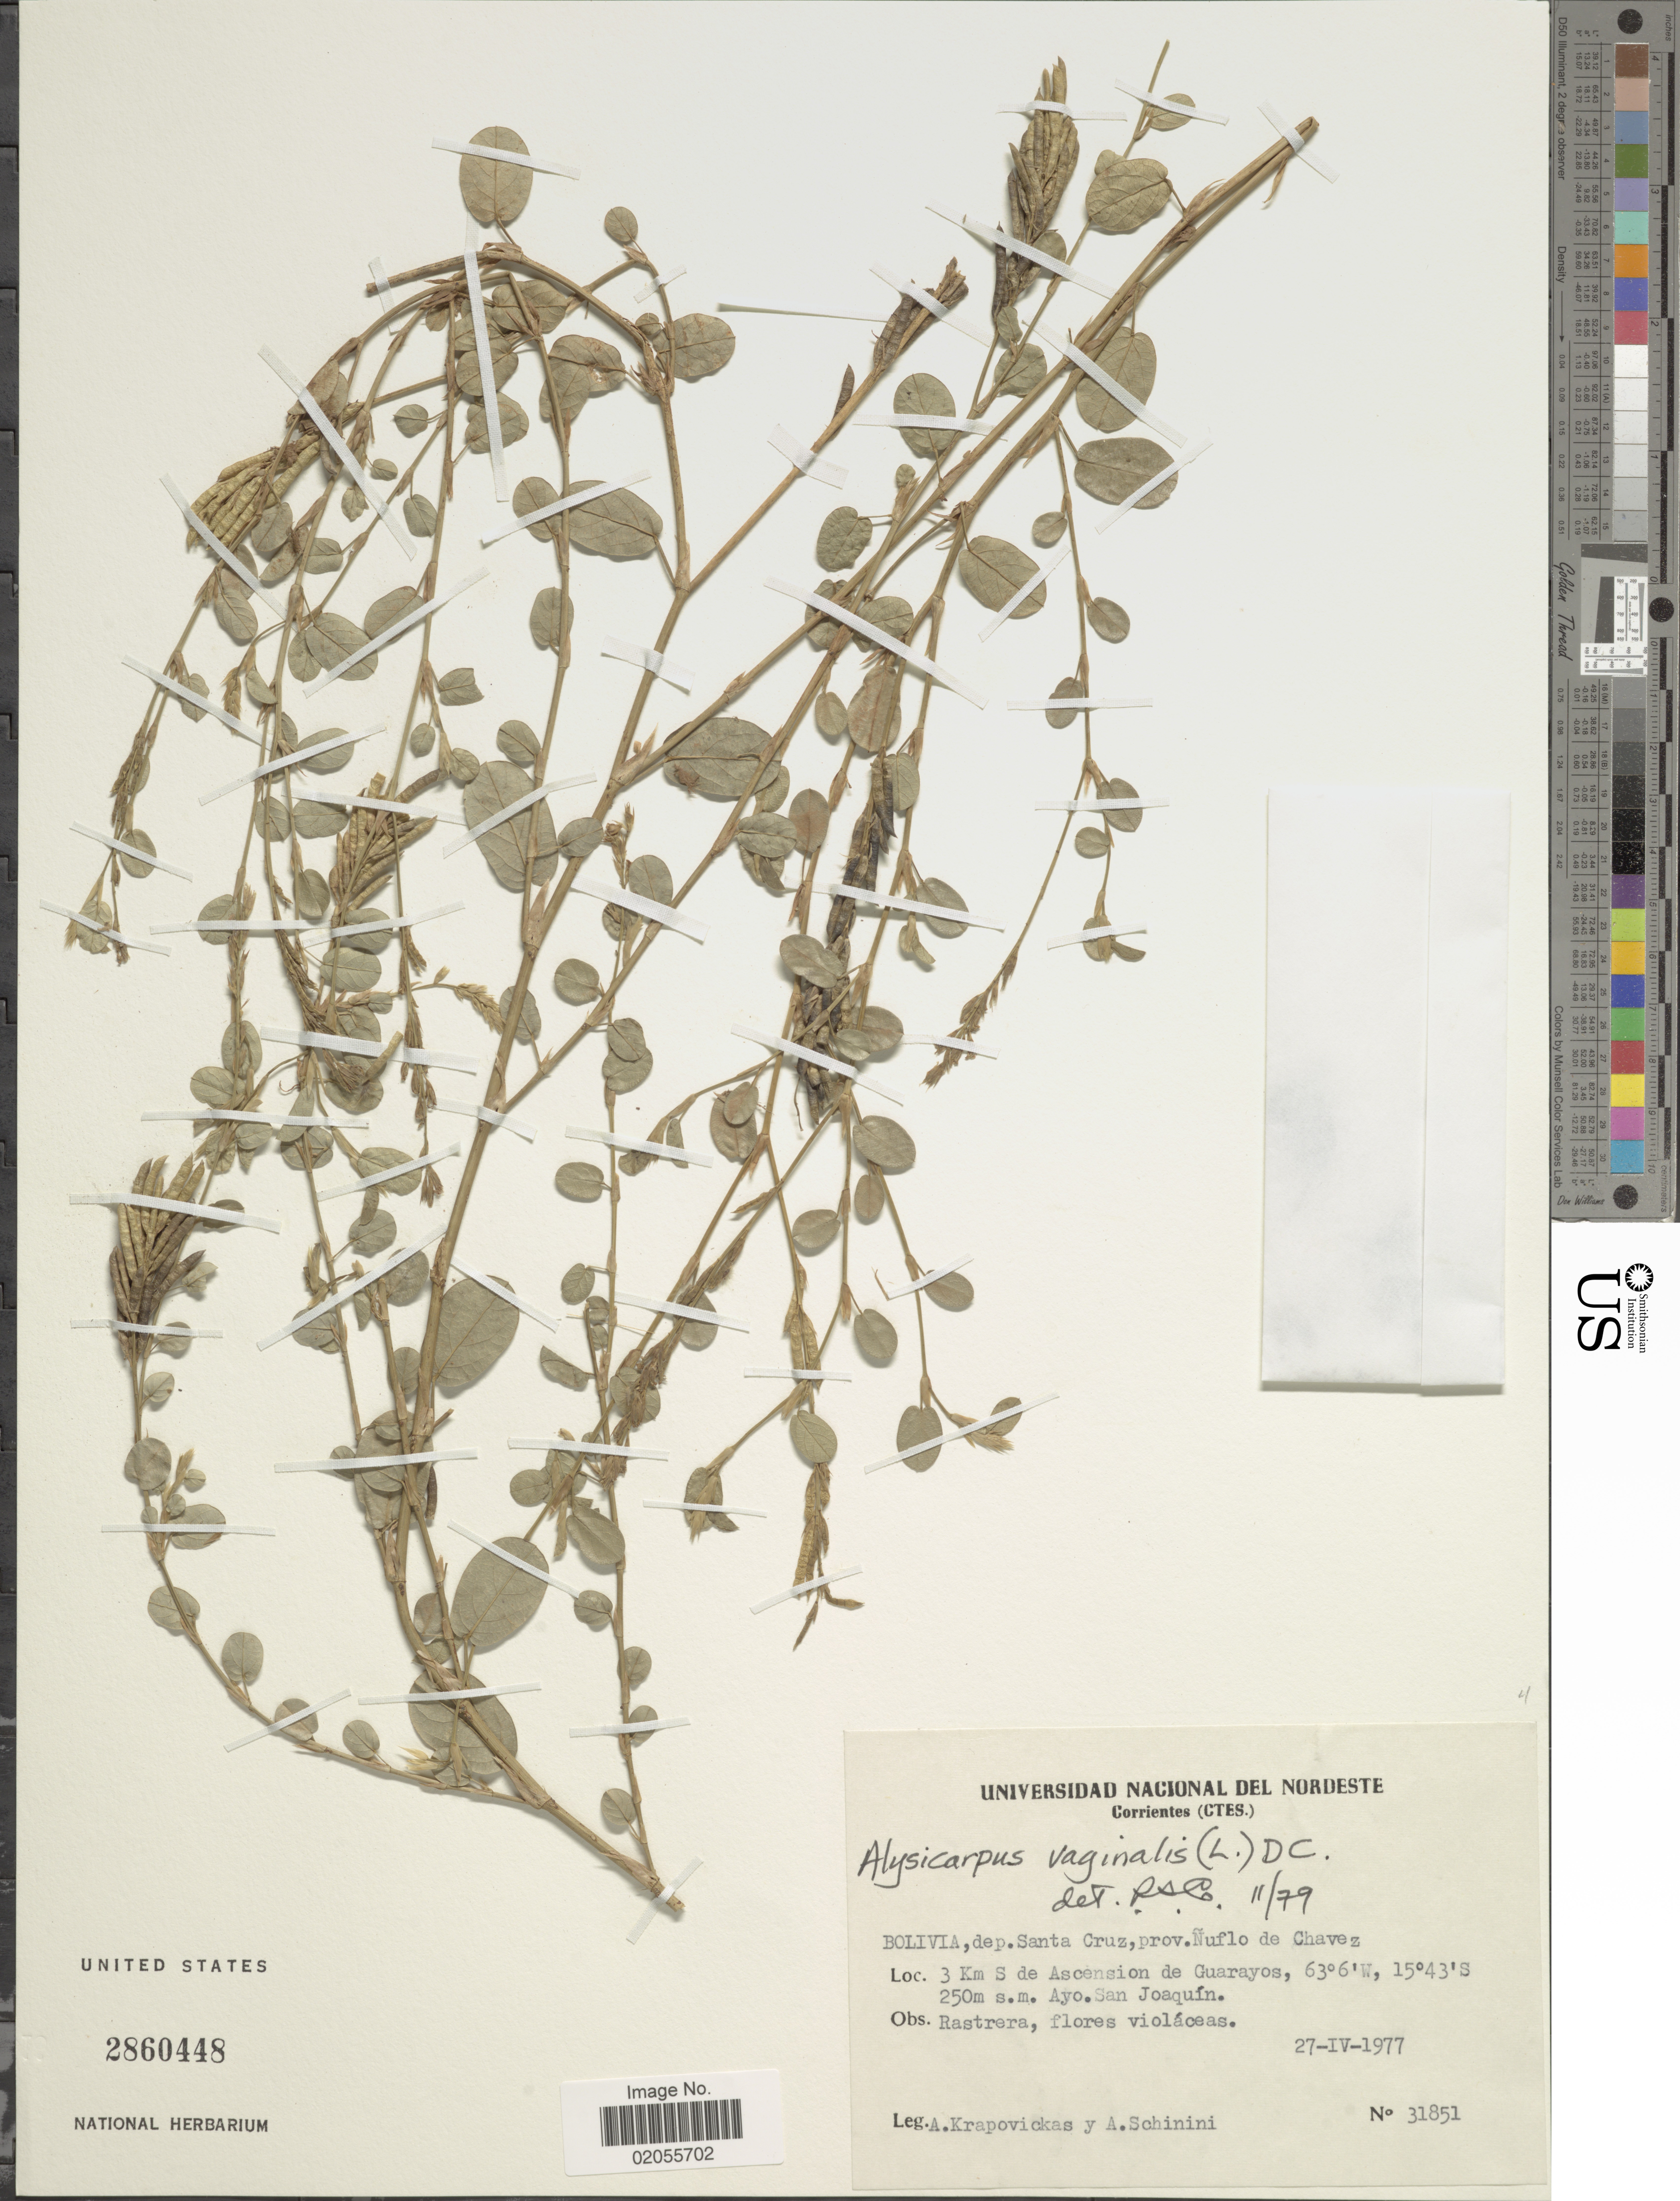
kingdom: Plantae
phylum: Tracheophyta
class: Magnoliopsida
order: Fabales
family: Fabaceae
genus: Alysicarpus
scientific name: Alysicarpus vaginalis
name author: (L.) DC.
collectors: A. Krapovickas & A. Schinini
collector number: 31851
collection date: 1977-04-27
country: Bolivia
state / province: Santa Cruz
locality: Prov. Nuflo de Chavez. 3 km S de Ascension de Guarayos, Ayo. San Joaquin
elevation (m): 250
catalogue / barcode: US 2860448